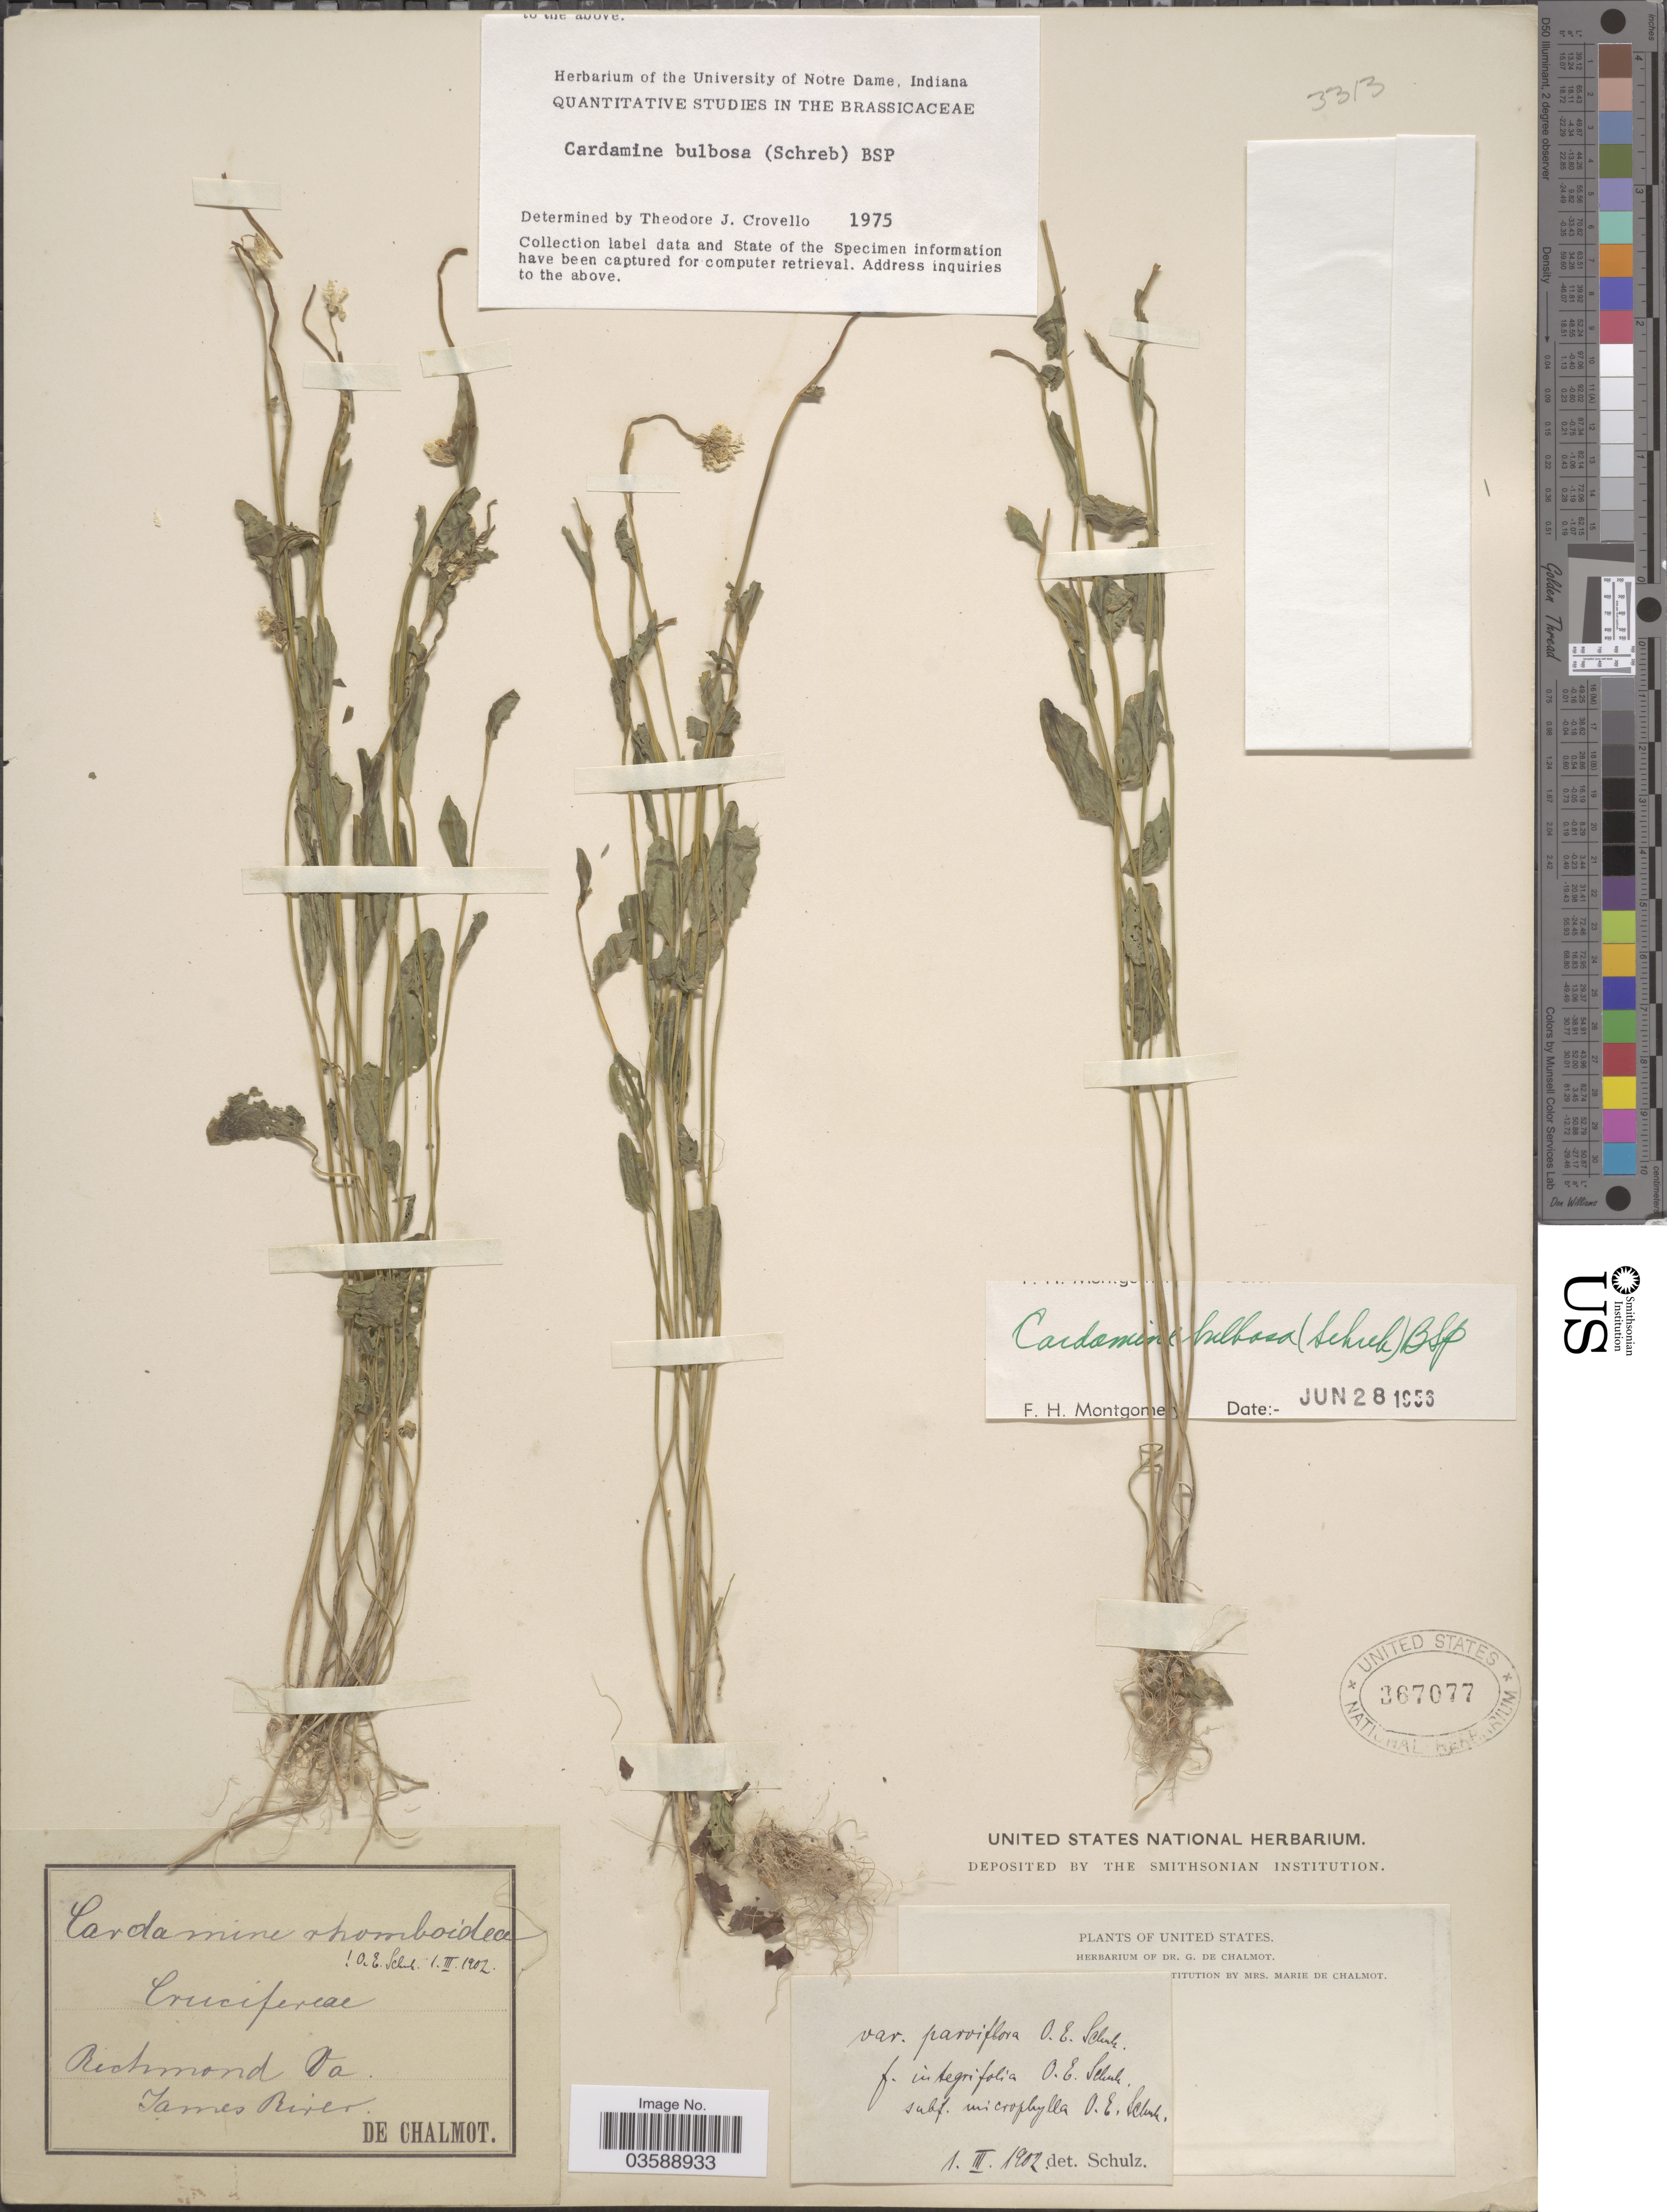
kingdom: Plantae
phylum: Tracheophyta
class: Magnoliopsida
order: Brassicales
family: Brassicaceae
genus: Cardamine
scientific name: Cardamine bulbosa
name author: (Schreb. ex Muhl.) Britton et al.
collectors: G. de Chalmot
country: United States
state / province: Virginia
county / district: City of Richmond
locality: Richmond. James River.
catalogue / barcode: US 367077